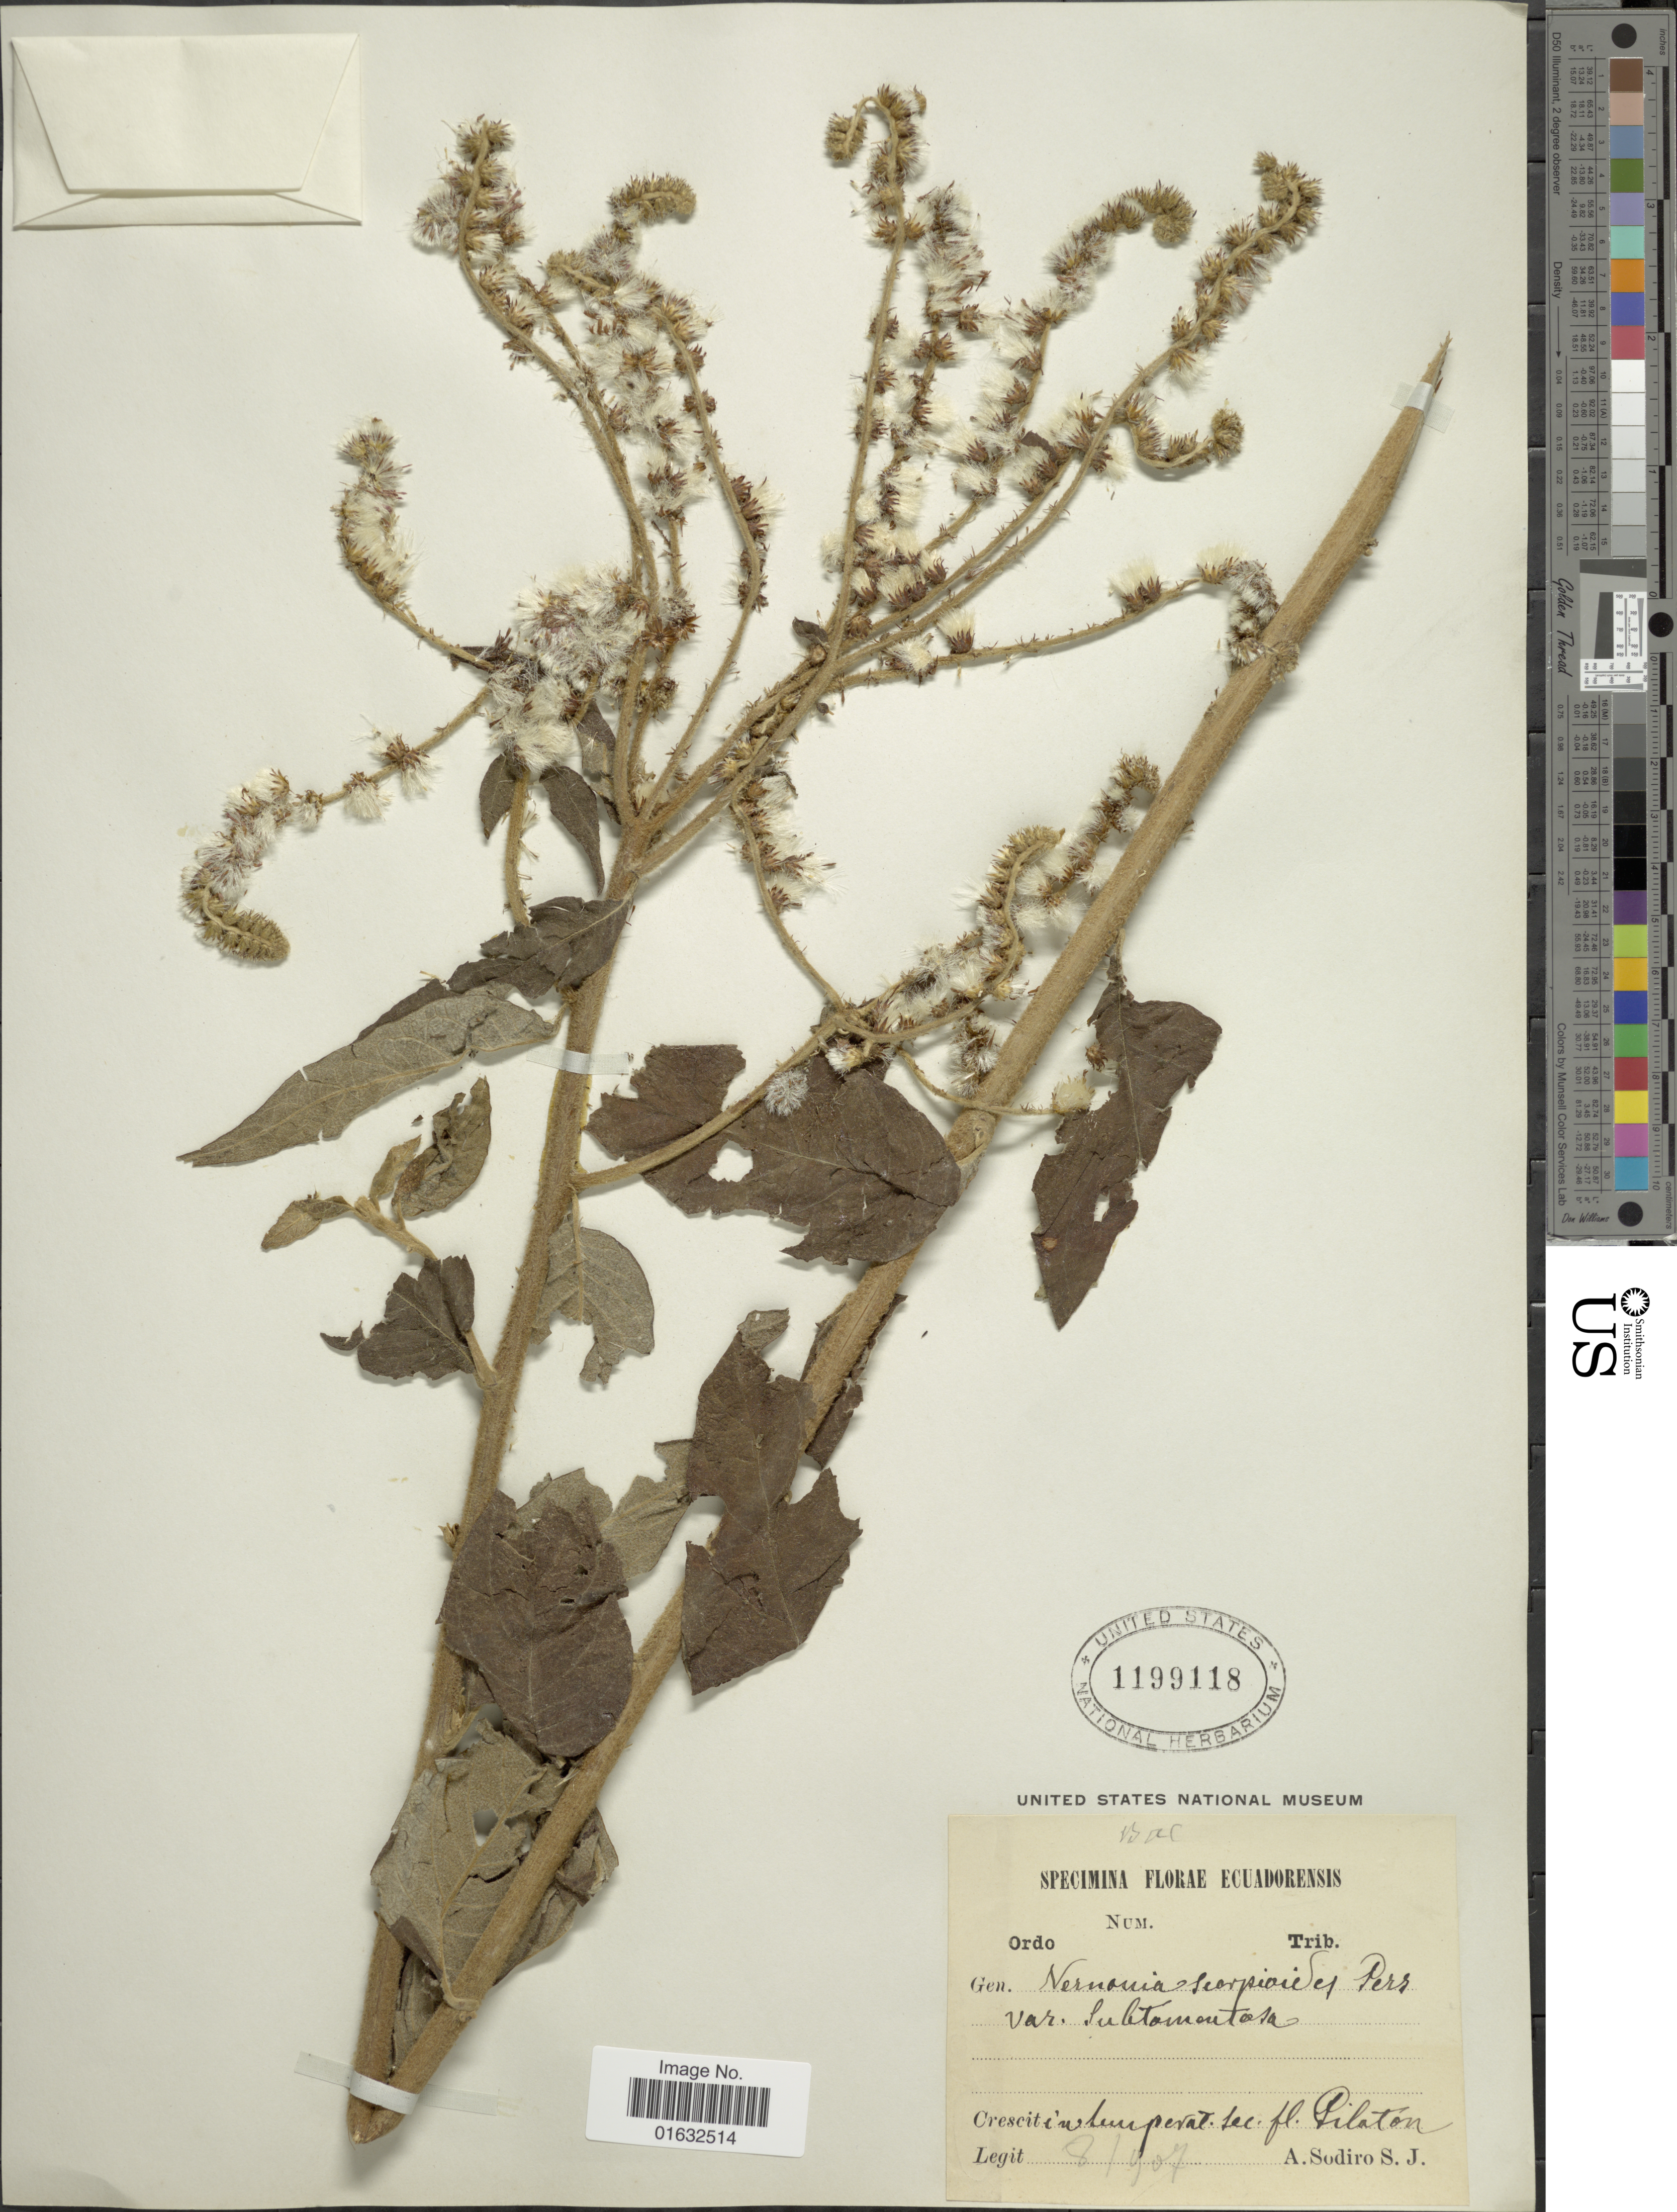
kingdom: Plantae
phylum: Tracheophyta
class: Magnoliopsida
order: Asterales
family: Asteraceae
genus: Cyrtocymura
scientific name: Cyrtocymura scorpioides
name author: (Lam.) H. Rob.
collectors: A. Sodiro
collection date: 1907-08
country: Ecuador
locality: In Imperal. sec. fl. Pilatón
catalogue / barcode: US 1199118